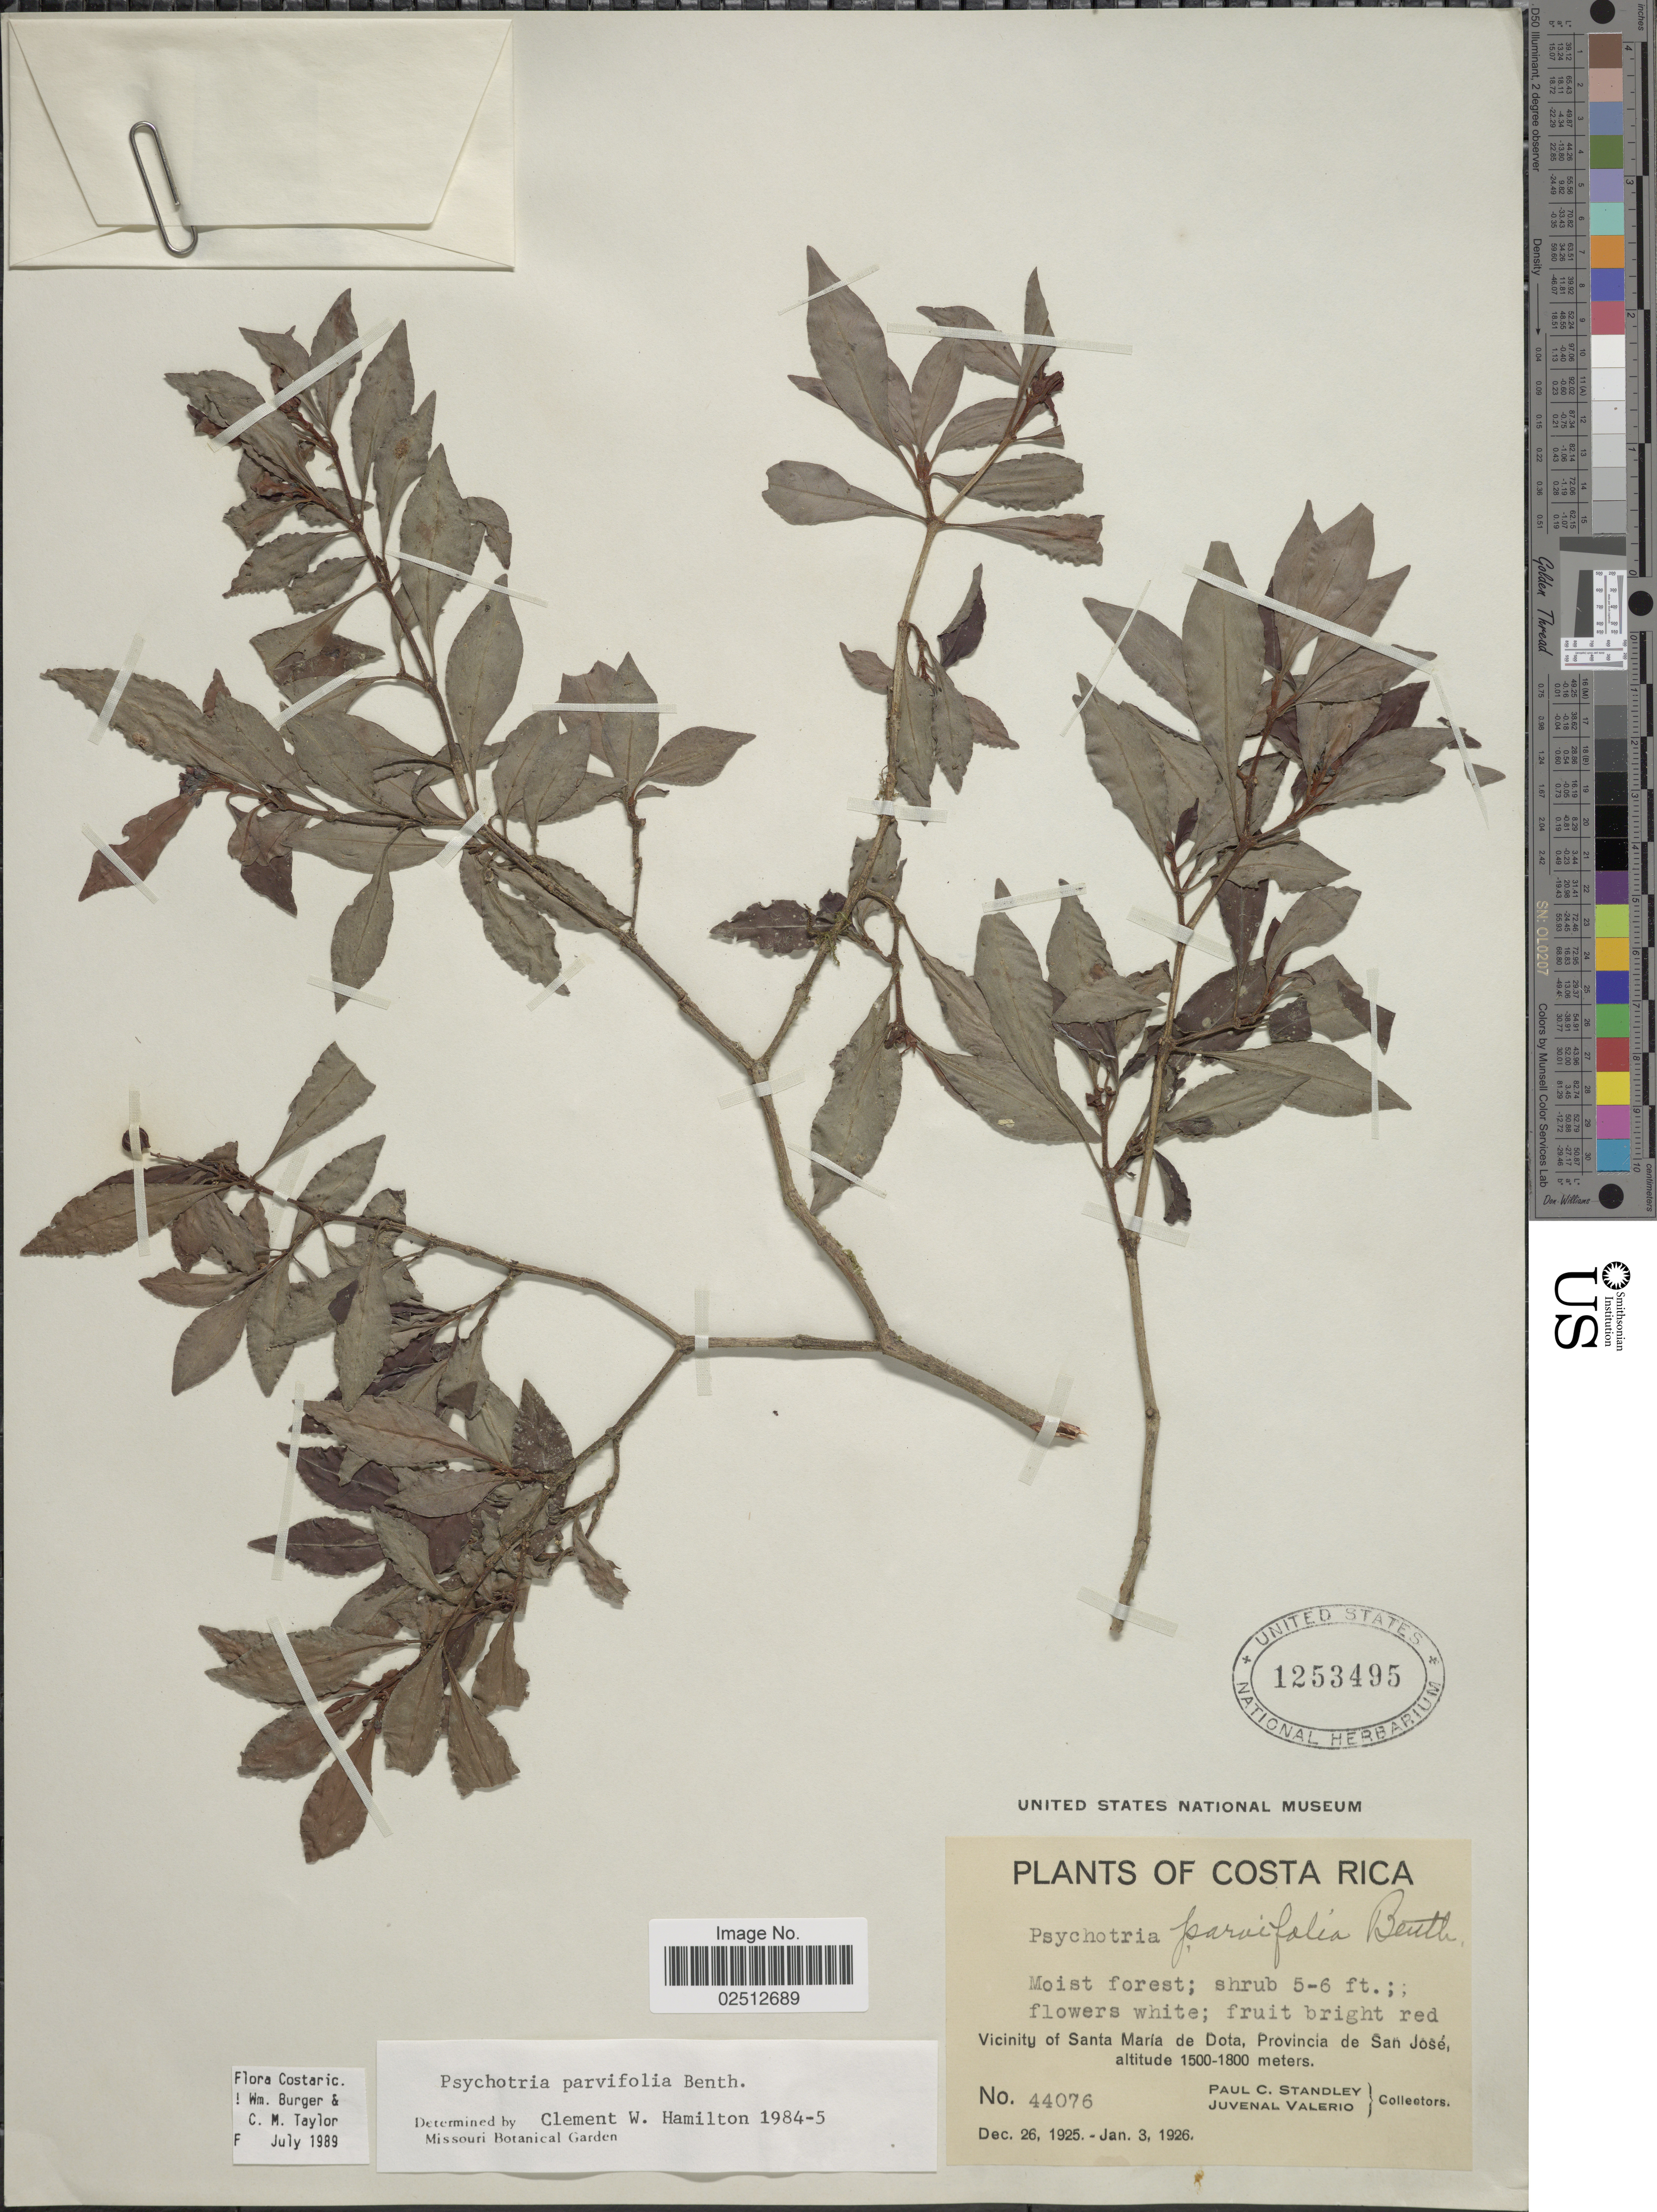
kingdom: Plantae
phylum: Tracheophyta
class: Magnoliopsida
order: Gentianales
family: Rubiaceae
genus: Psychotria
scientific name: Psychotria parvifolia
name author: Benth. ex Oerst.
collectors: P. C. Standley & J. Valerio R.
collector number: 44076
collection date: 1925-12-26/1926-01-03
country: Costa Rica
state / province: San José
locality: Vicinity of Santa Maria de Dota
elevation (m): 1500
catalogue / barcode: US 1253495